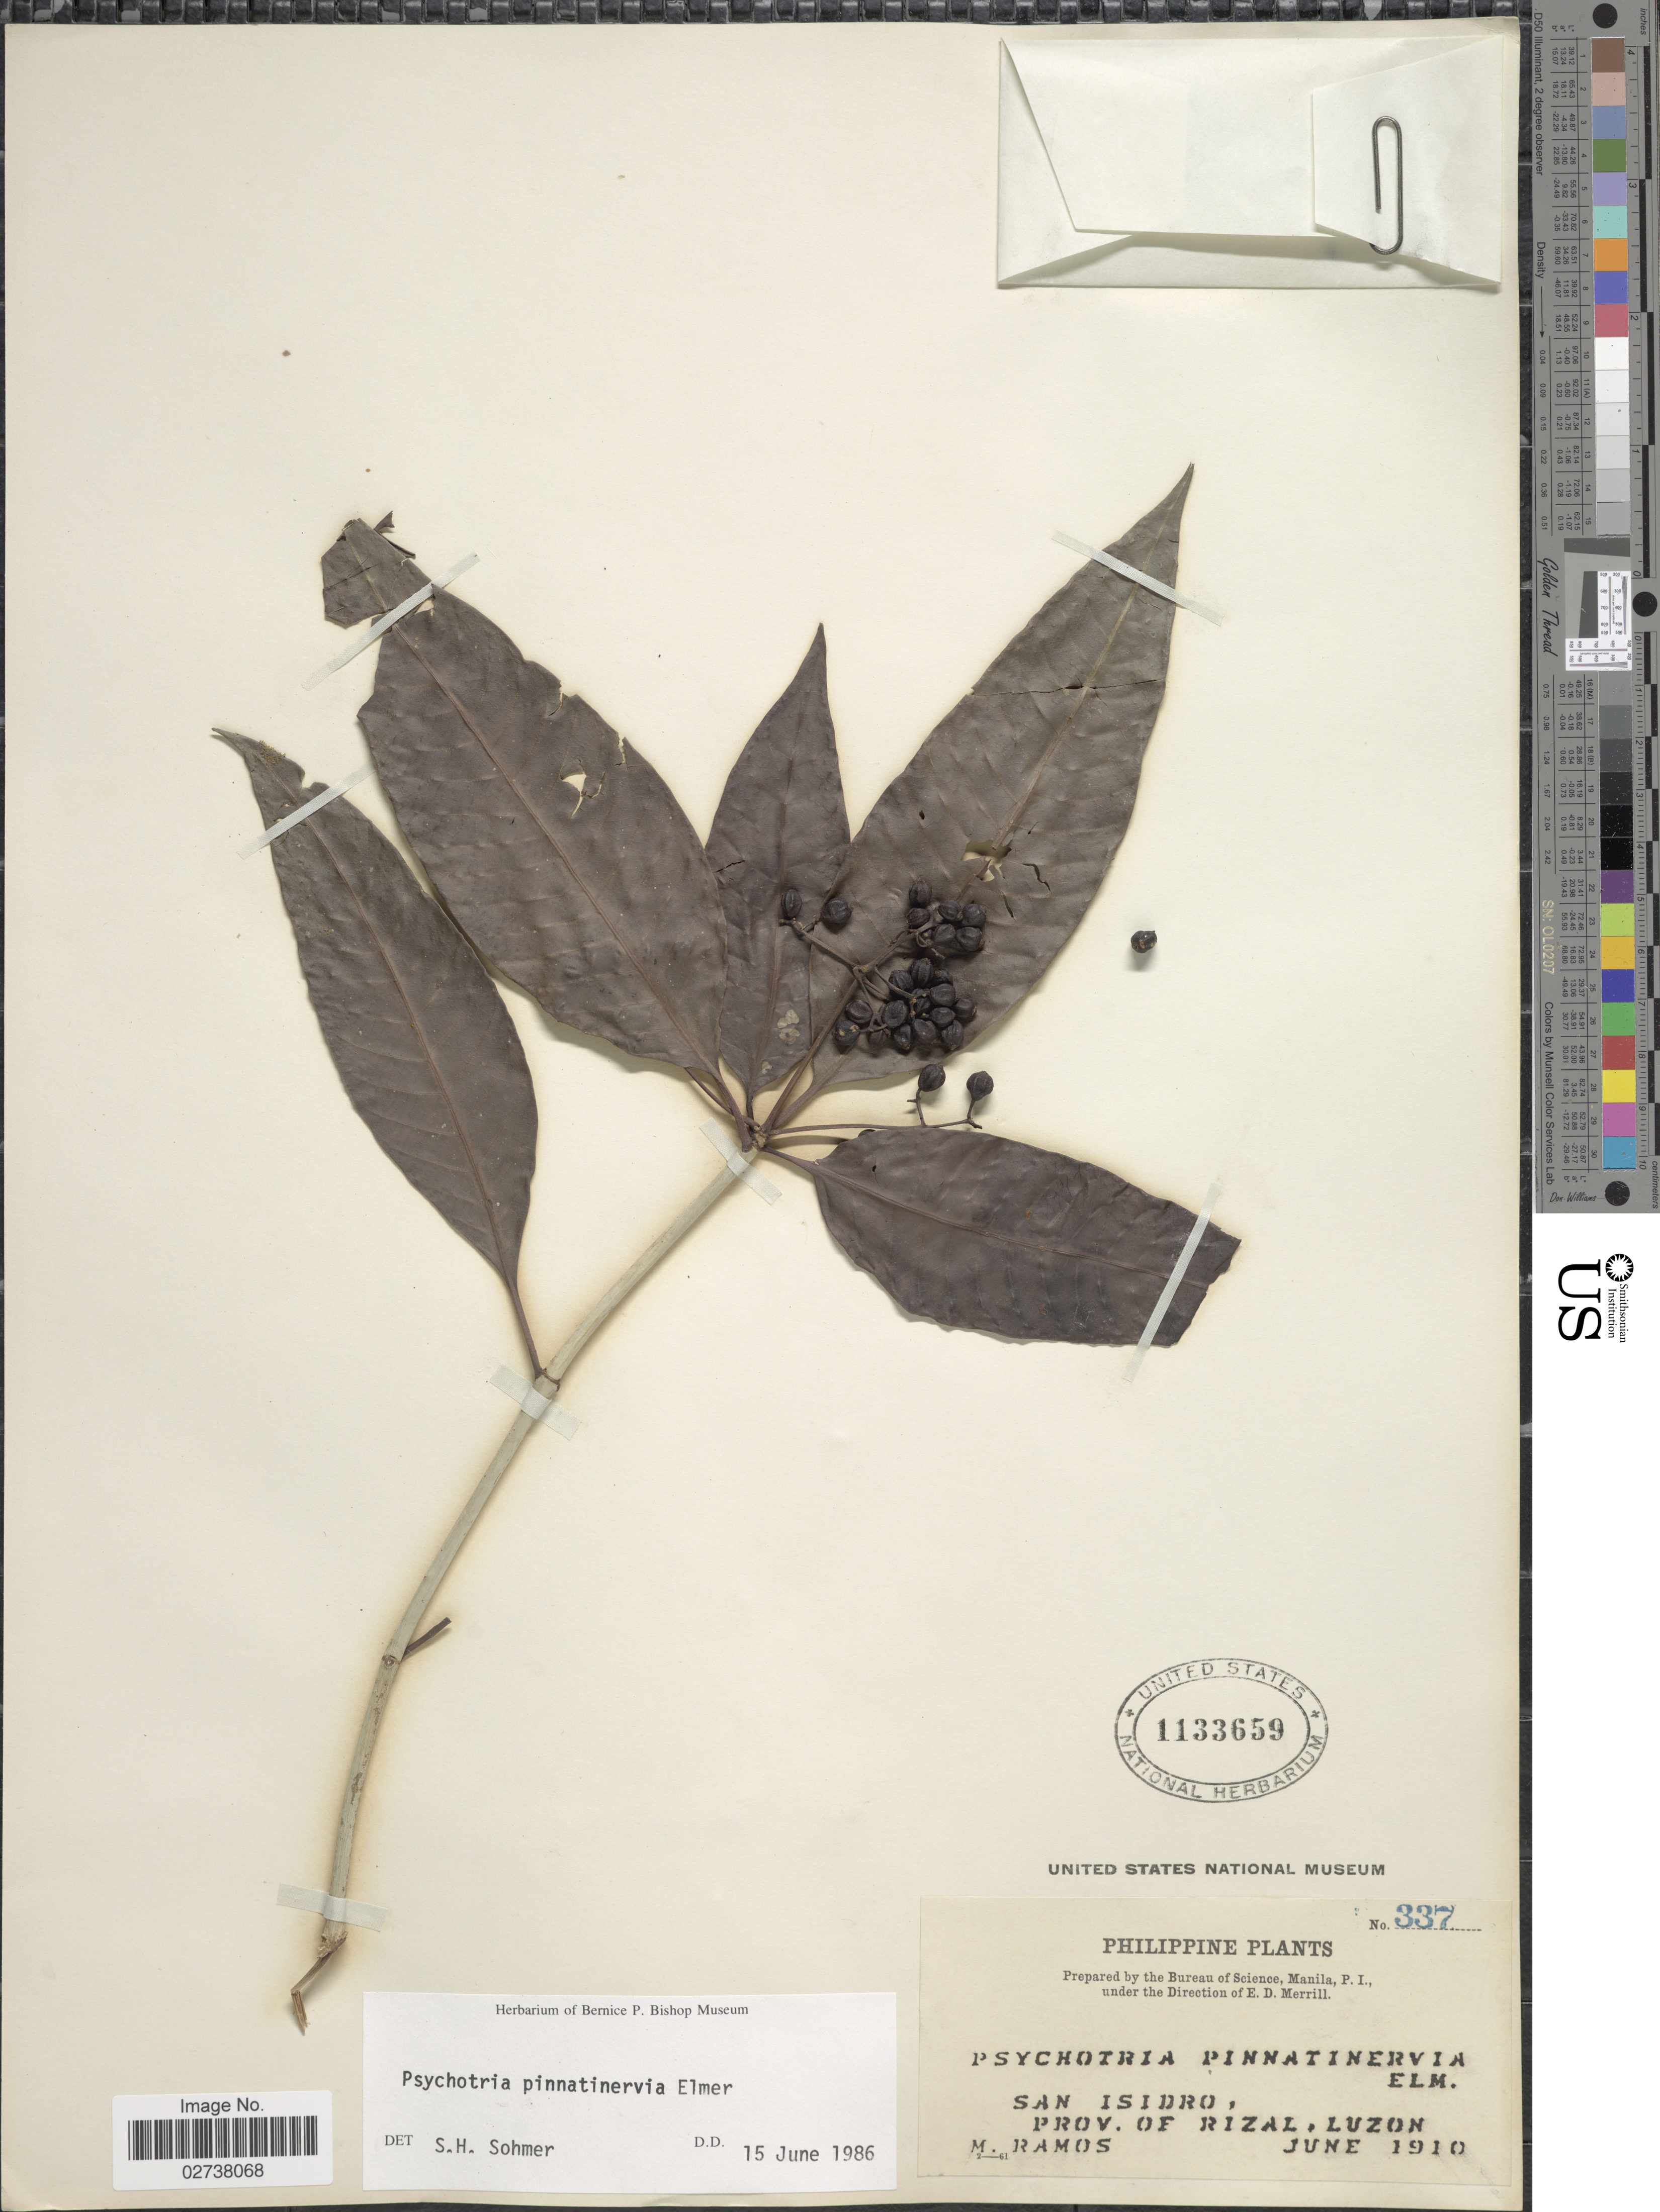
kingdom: Plantae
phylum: Tracheophyta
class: Magnoliopsida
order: Gentianales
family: Rubiaceae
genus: Psychotria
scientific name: Psychotria pinnatinervia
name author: Elmer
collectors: M. Ramos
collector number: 337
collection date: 1910-06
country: Philippines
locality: San Isidoro, Prov. of Rizal, Luzon.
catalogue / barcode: US 1133659